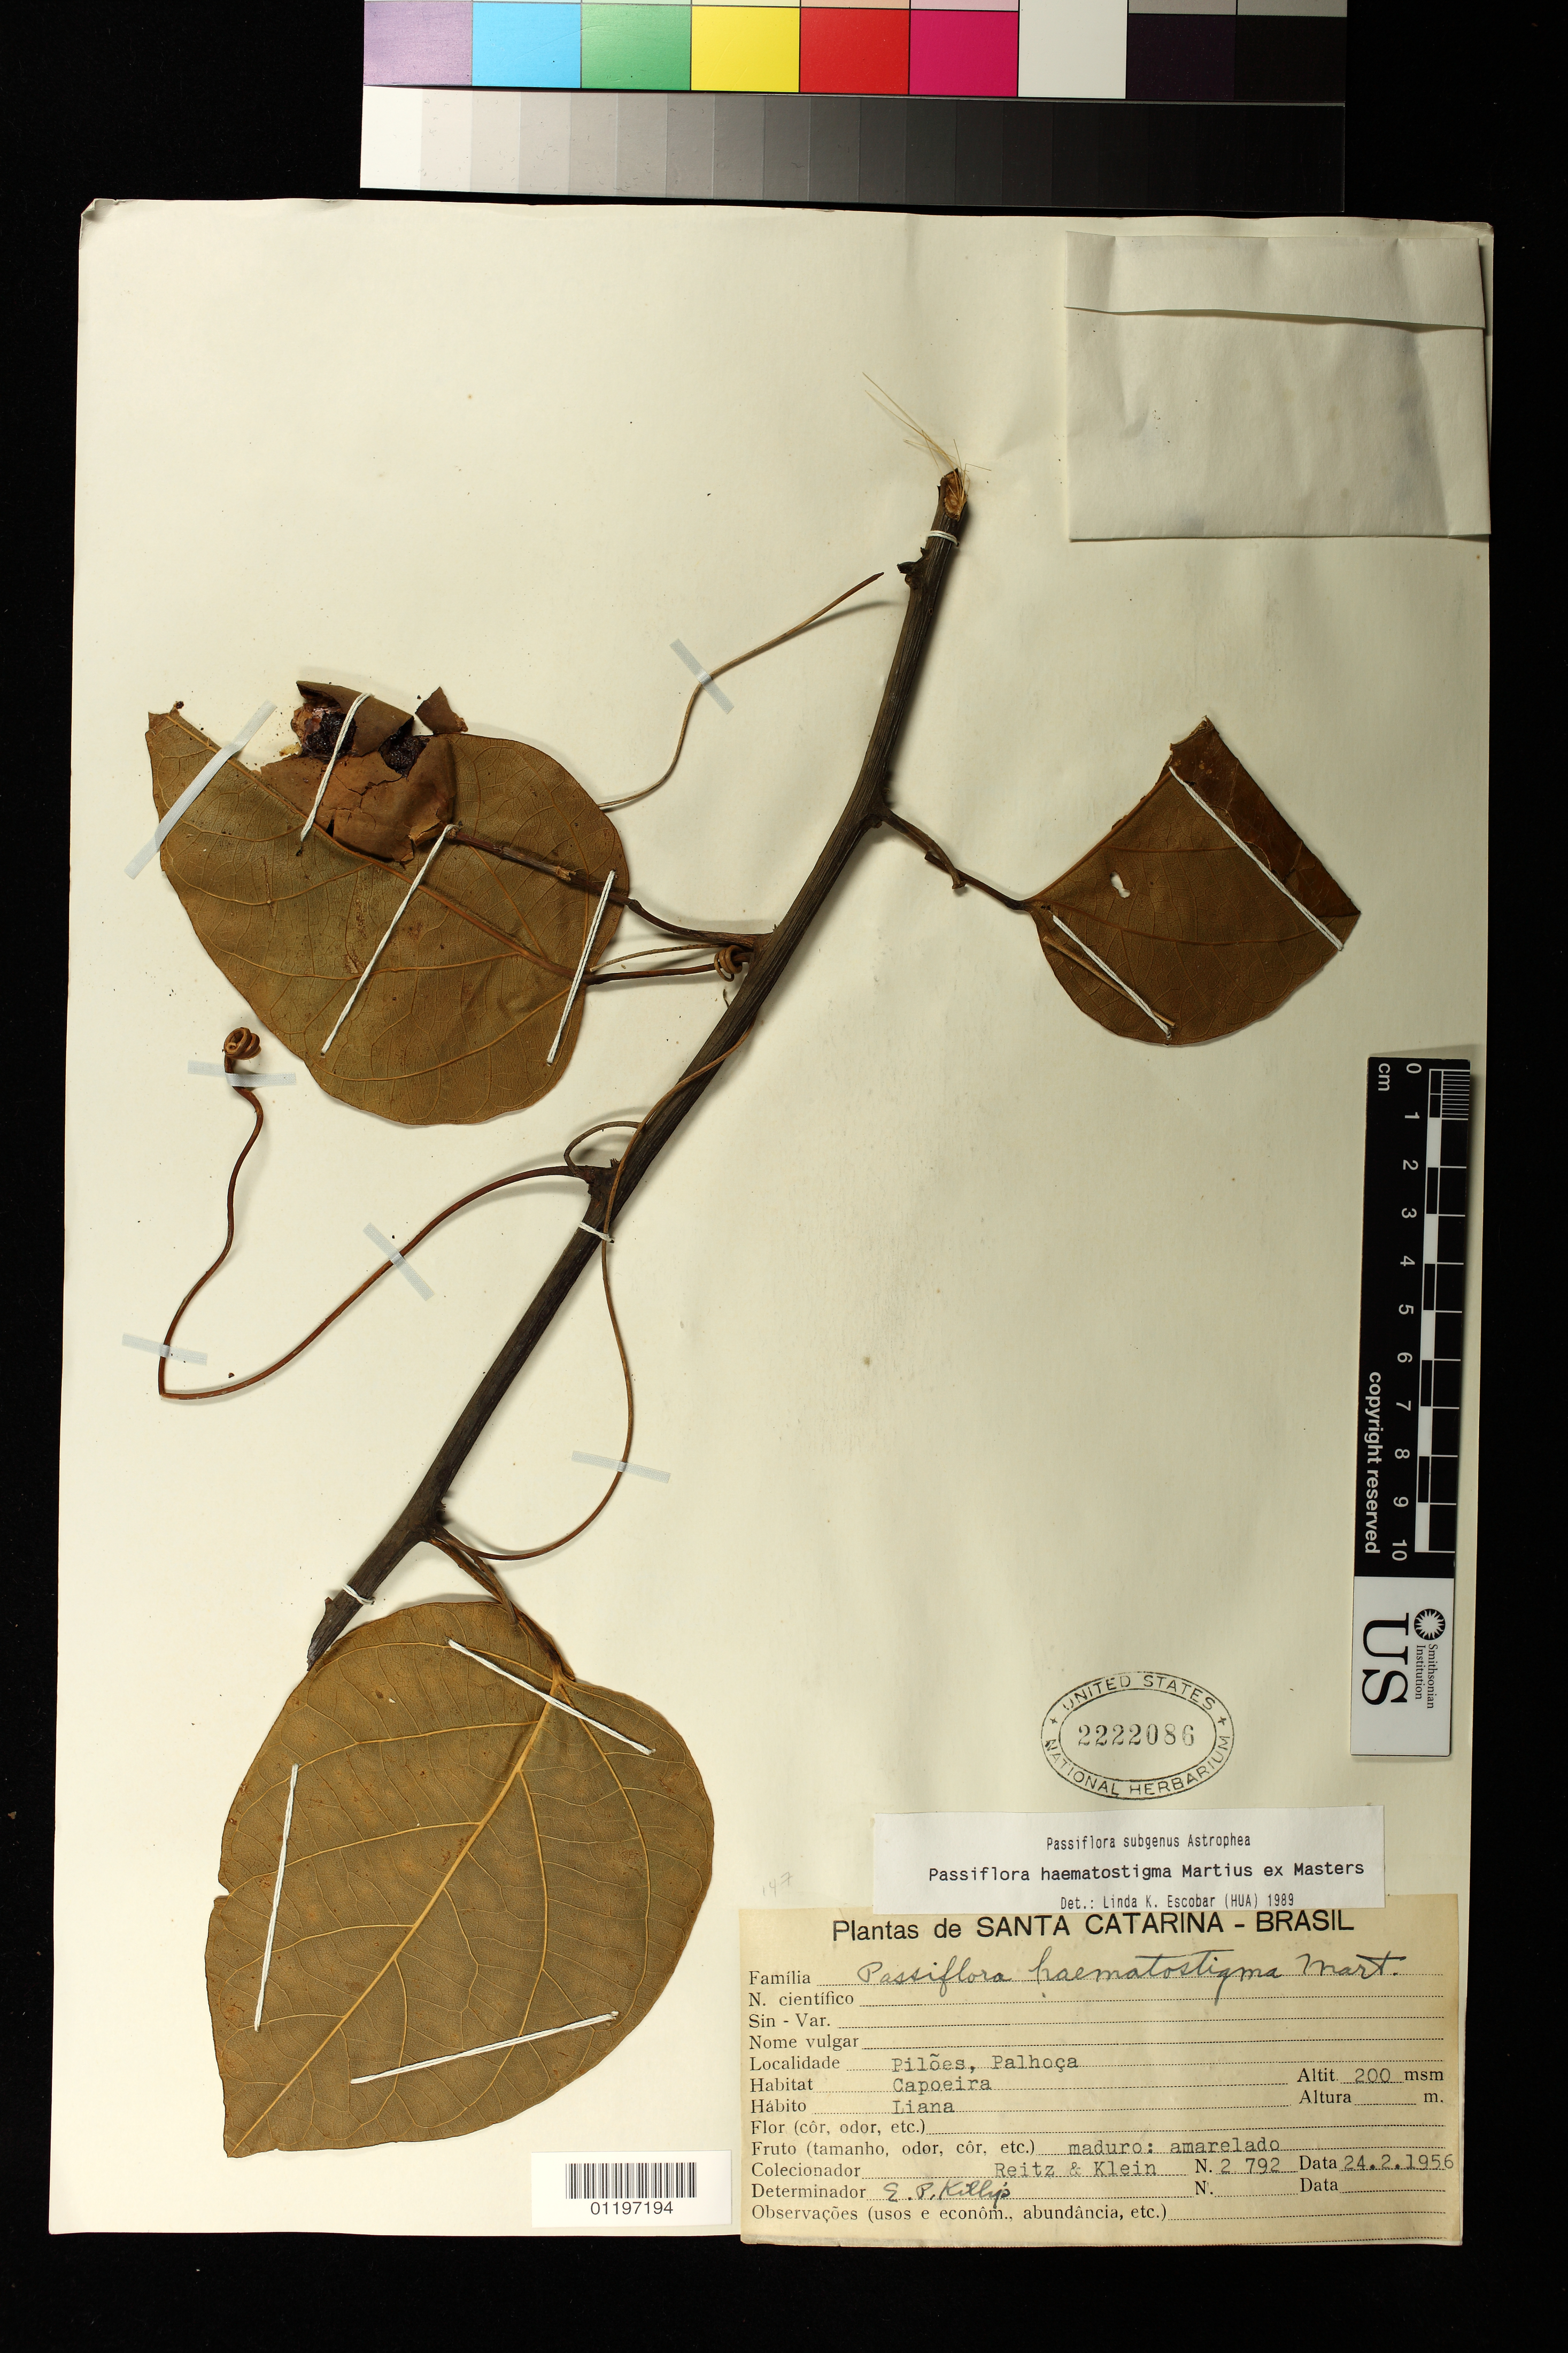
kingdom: Plantae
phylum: Tracheophyta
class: Magnoliopsida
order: Malpighiales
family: Passifloraceae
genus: Passiflora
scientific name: Passiflora haematostigma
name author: Mart. ex Mast.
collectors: R. Reitz & R. M. Klein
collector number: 2792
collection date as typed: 24 Feb 1956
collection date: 1956-02-24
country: Brazil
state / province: Santa Catarina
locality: Piloes, palhoca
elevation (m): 200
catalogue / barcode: US 2222086